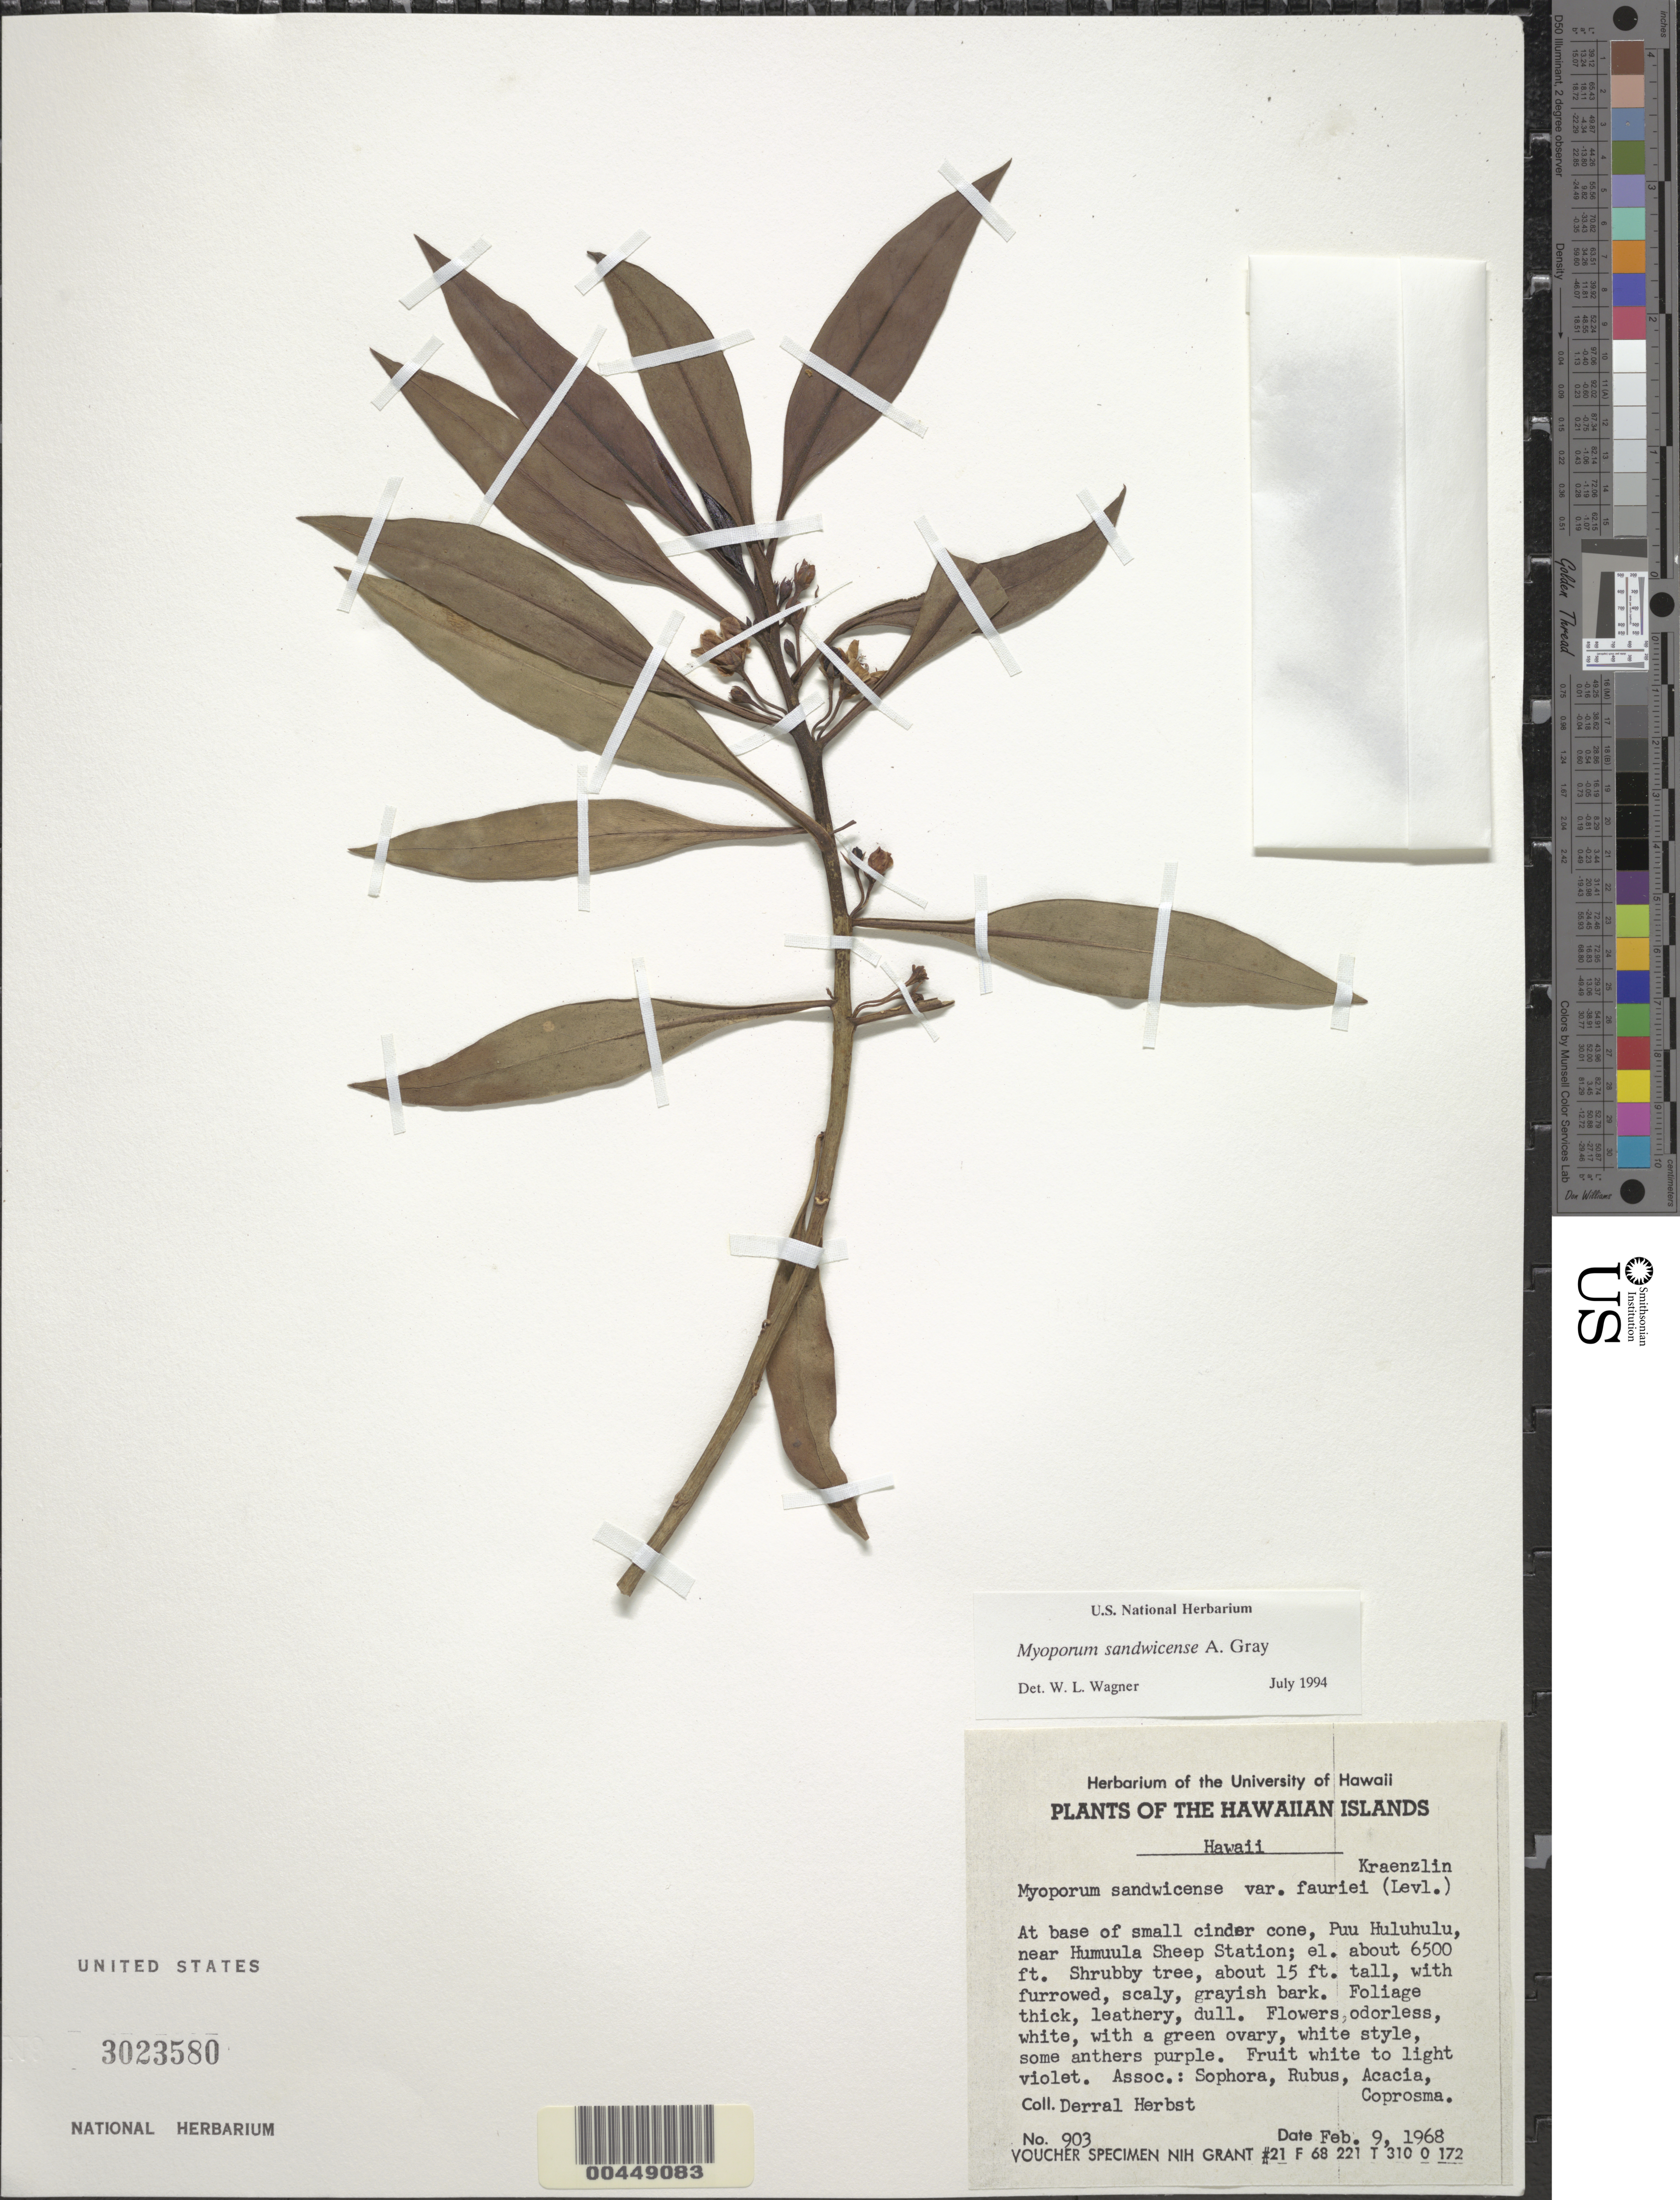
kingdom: Plantae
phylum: Tracheophyta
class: Magnoliopsida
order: Lamiales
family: Scrophulariaceae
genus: Myoporum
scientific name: Myoporum sandwicense subsp. sandwicense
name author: A. Gray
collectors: D. R. Herbst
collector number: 903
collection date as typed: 9 Feb 1968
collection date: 1968-02-09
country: United States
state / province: Hawaii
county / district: Hawaii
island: Hawaii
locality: At base of small cinder cone, Puu Huluhulu, near Humuula Sheep Station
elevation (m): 1981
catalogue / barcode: US 3023580